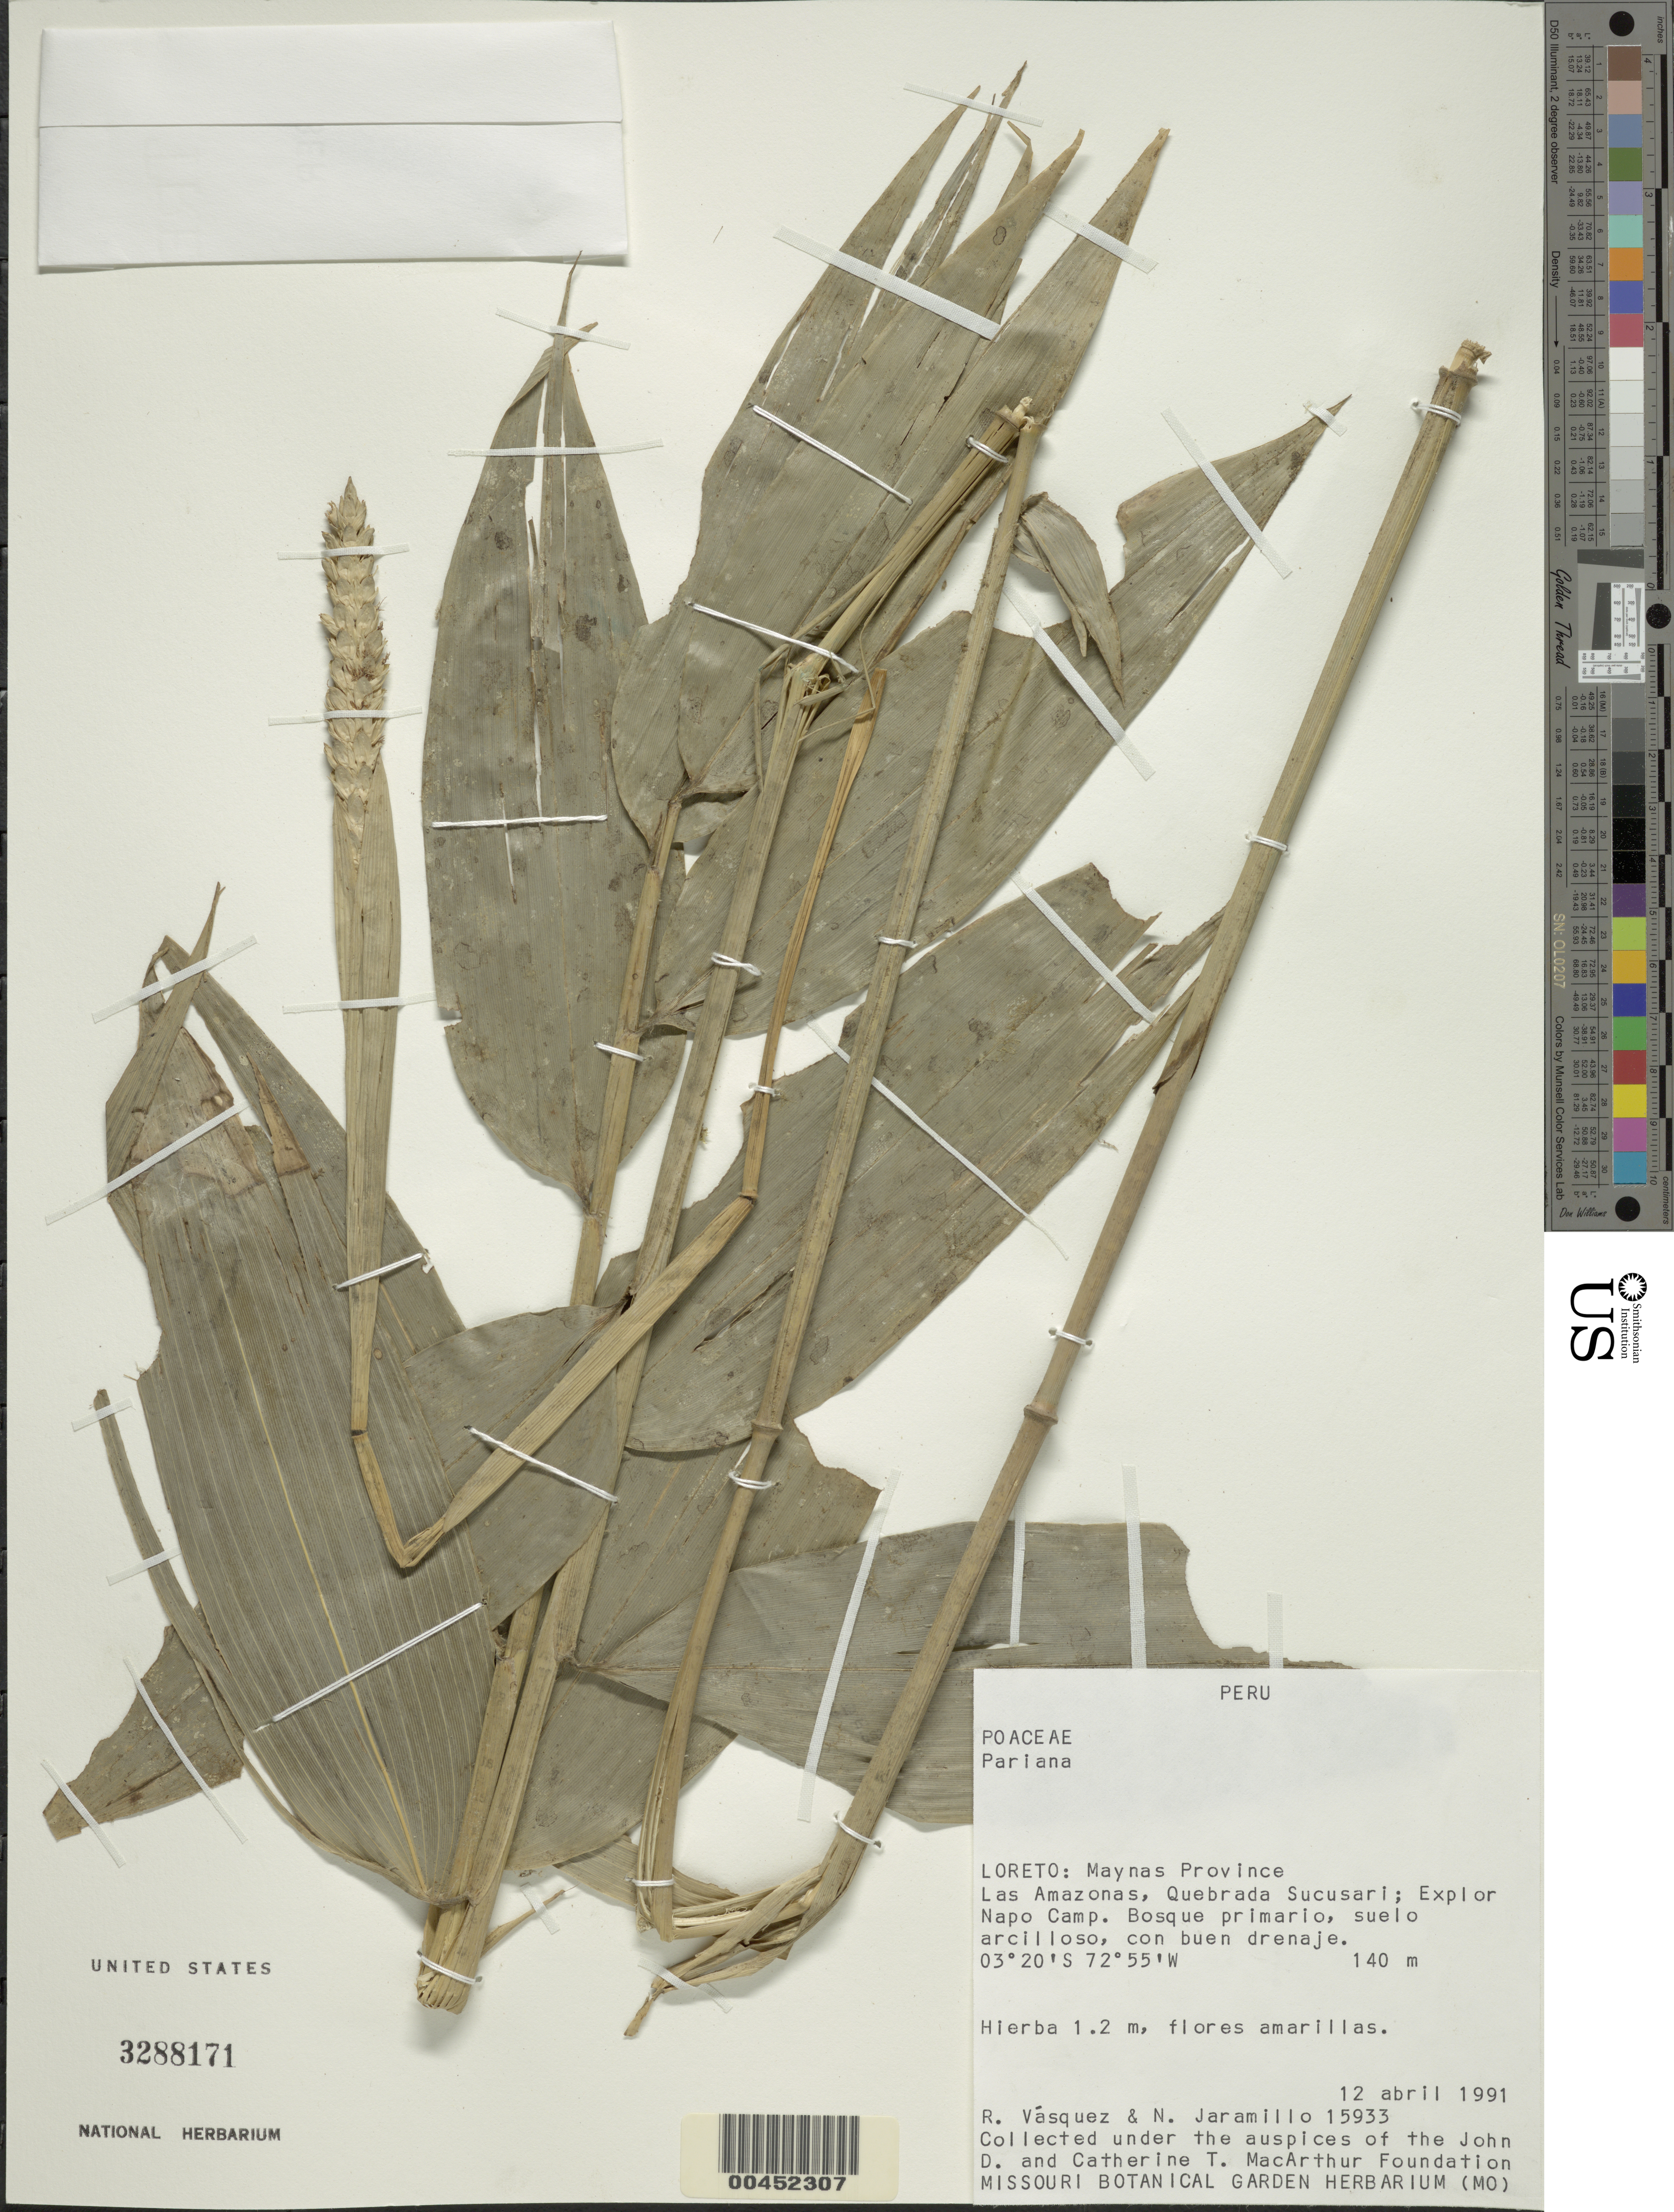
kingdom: Plantae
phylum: Tracheophyta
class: Liliopsida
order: Poales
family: Poaceae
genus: Pariana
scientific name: Pariana sp.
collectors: R. Vasquez & N. Jaramillo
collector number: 15933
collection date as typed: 12 Apr 1991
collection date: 1991-04-12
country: Peru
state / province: Loreto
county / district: Maynas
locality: Las amazonas, quebrada sucusari, explor napo camp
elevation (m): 140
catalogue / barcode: US 3288171